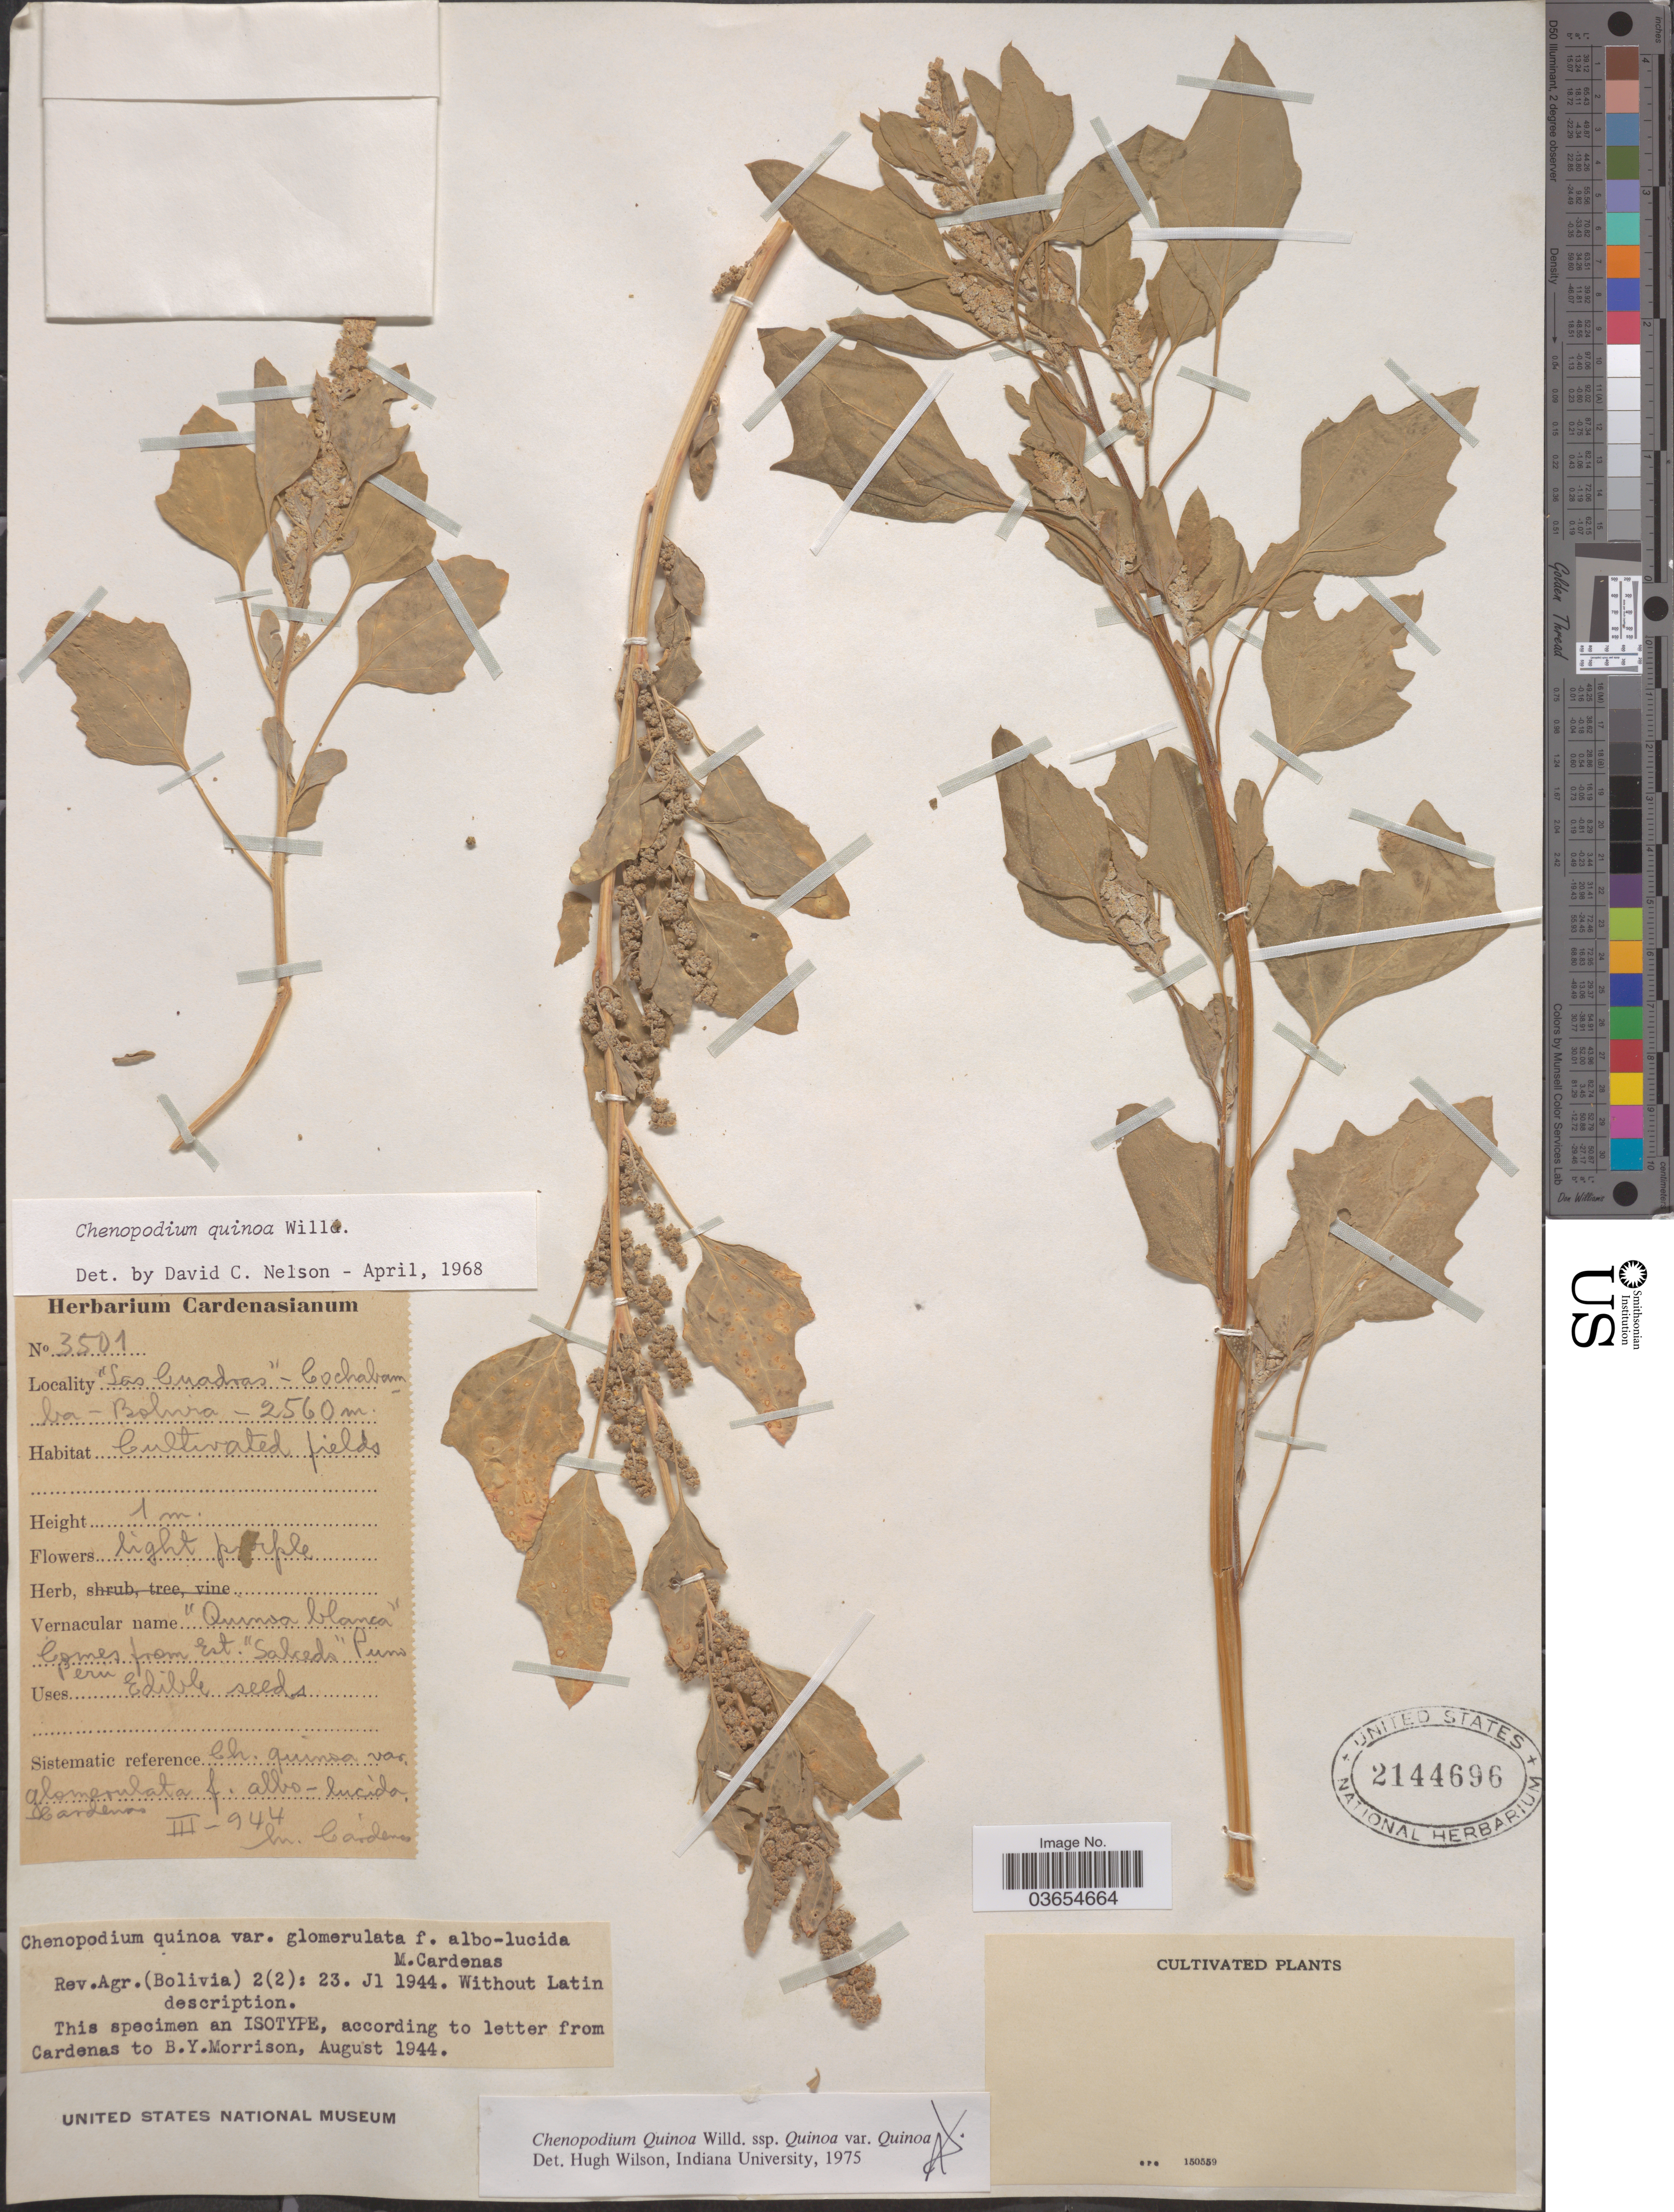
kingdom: Plantae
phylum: Tracheophyta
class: Magnoliopsida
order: Caryophyllales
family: Amaranthaceae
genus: Chenopodium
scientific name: Chenopodium quinoa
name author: Willd.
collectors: M. Cárdenas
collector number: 3501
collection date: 1944-03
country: Bolivia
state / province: Cochabamba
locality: Las Cuadras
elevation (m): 2560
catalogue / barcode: US 2144696